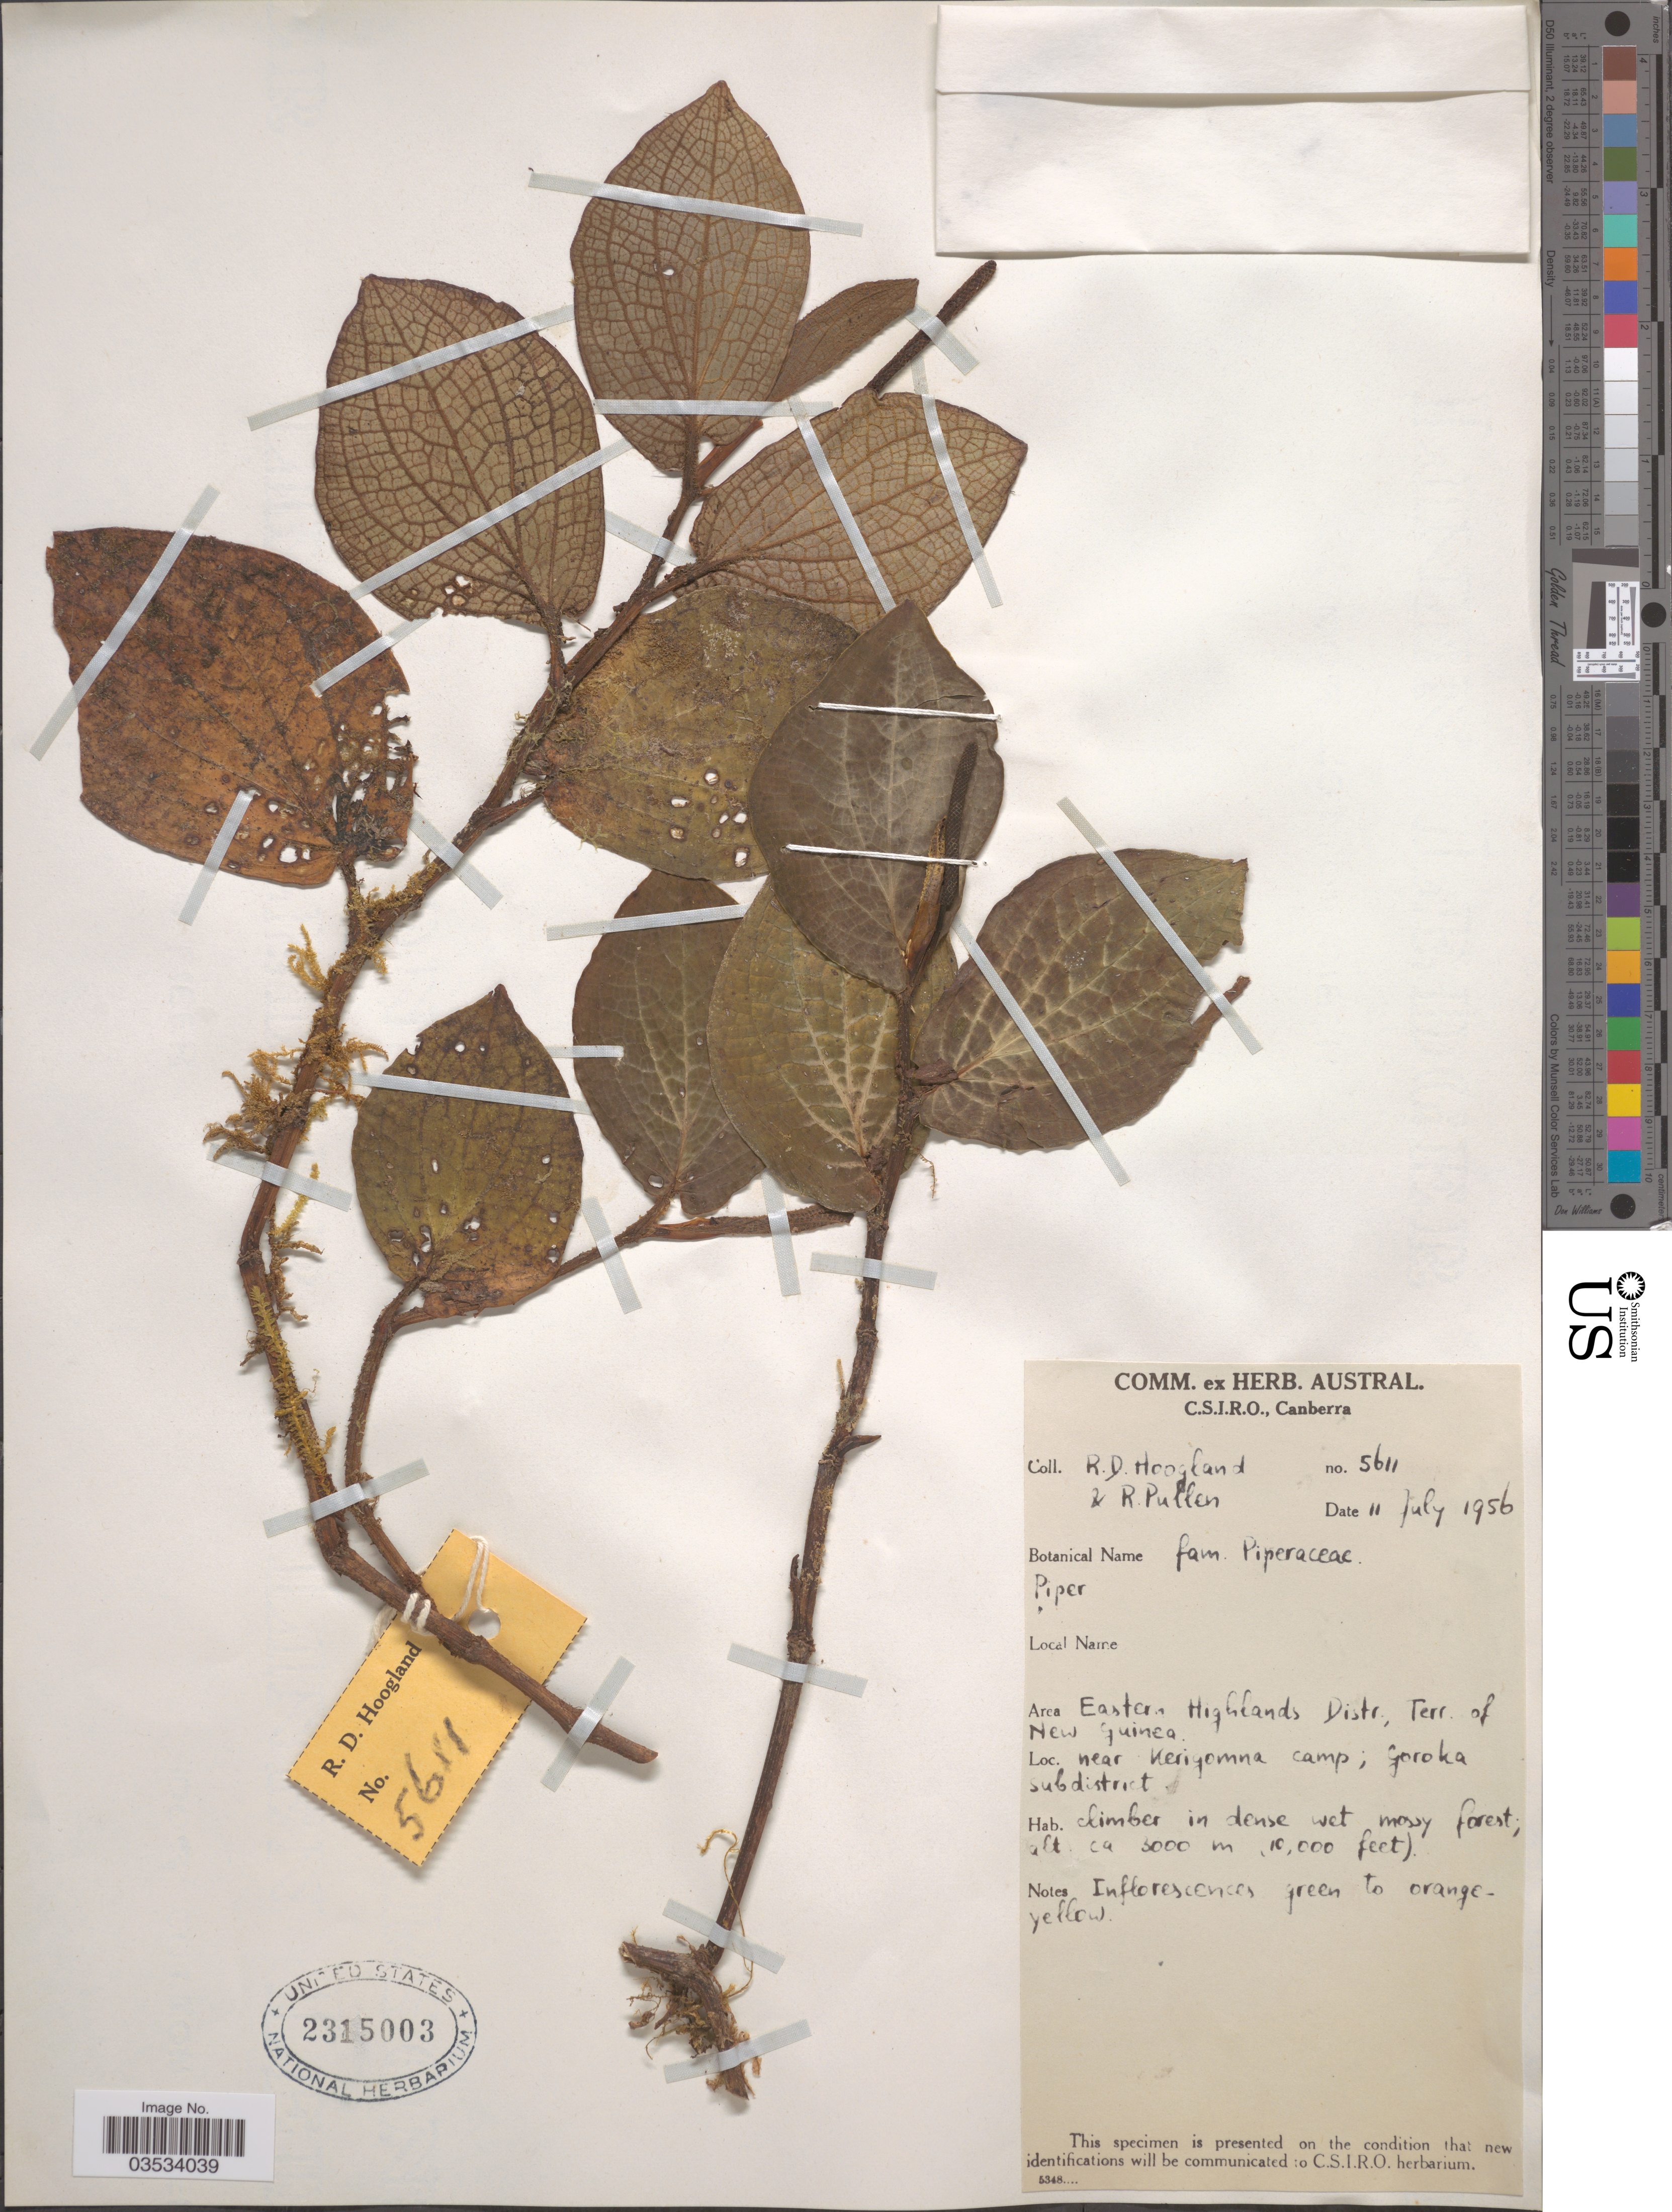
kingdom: Plantae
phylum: Tracheophyta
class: Magnoliopsida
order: Piperales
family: Piperaceae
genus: Piper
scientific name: Piper sp.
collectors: R. D. Hoogland & R. Pullen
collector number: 5611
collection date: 1956-07-11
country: Papua New Guinea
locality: Area Eastern Highlands Distr., Terr. of New Guinea. Near Kerigomna camp; Goroka Subdistrict.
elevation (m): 3000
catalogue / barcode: US 2315003